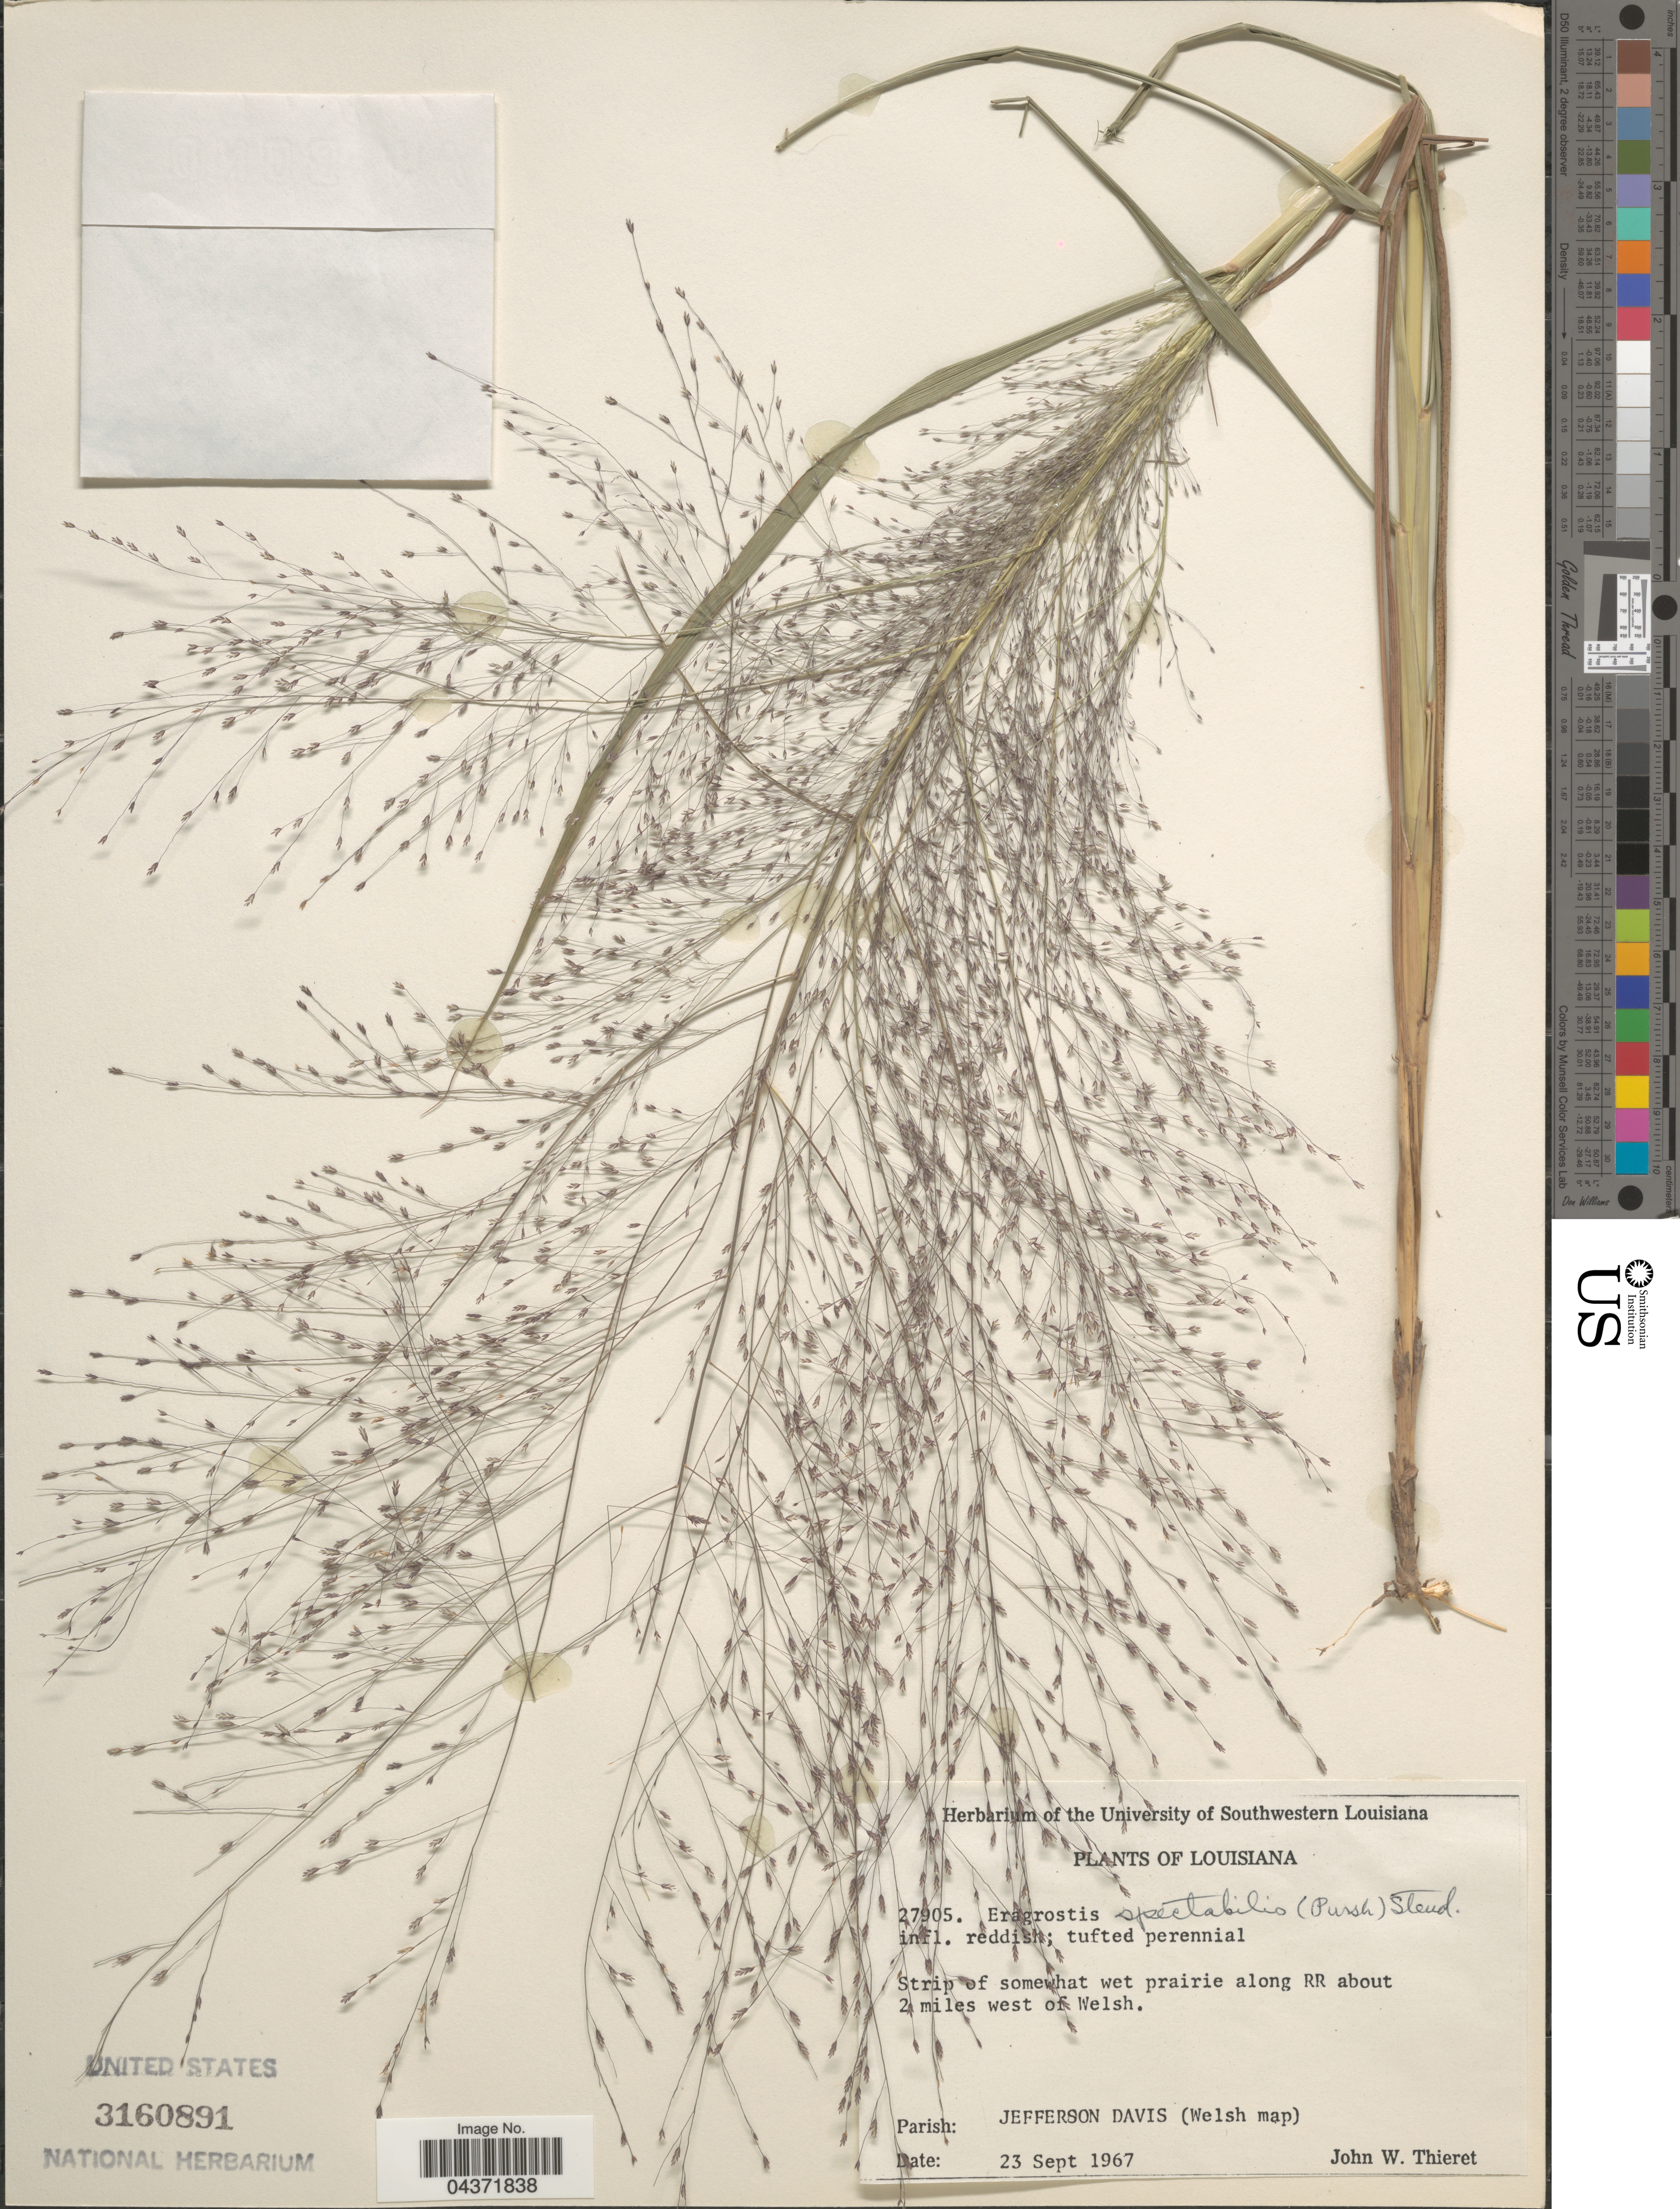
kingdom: Plantae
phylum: Tracheophyta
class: Liliopsida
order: Poales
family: Poaceae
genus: Eragrostis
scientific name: Eragrostis spectabilis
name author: (Pursh) Steud.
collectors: J. W. Thieret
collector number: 27905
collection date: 1967-09-23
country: United States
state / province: Louisiana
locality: Along RR about 2 miles west of Welsh. Parish: Jefferson Davis (Welsh map).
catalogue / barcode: US 3160891